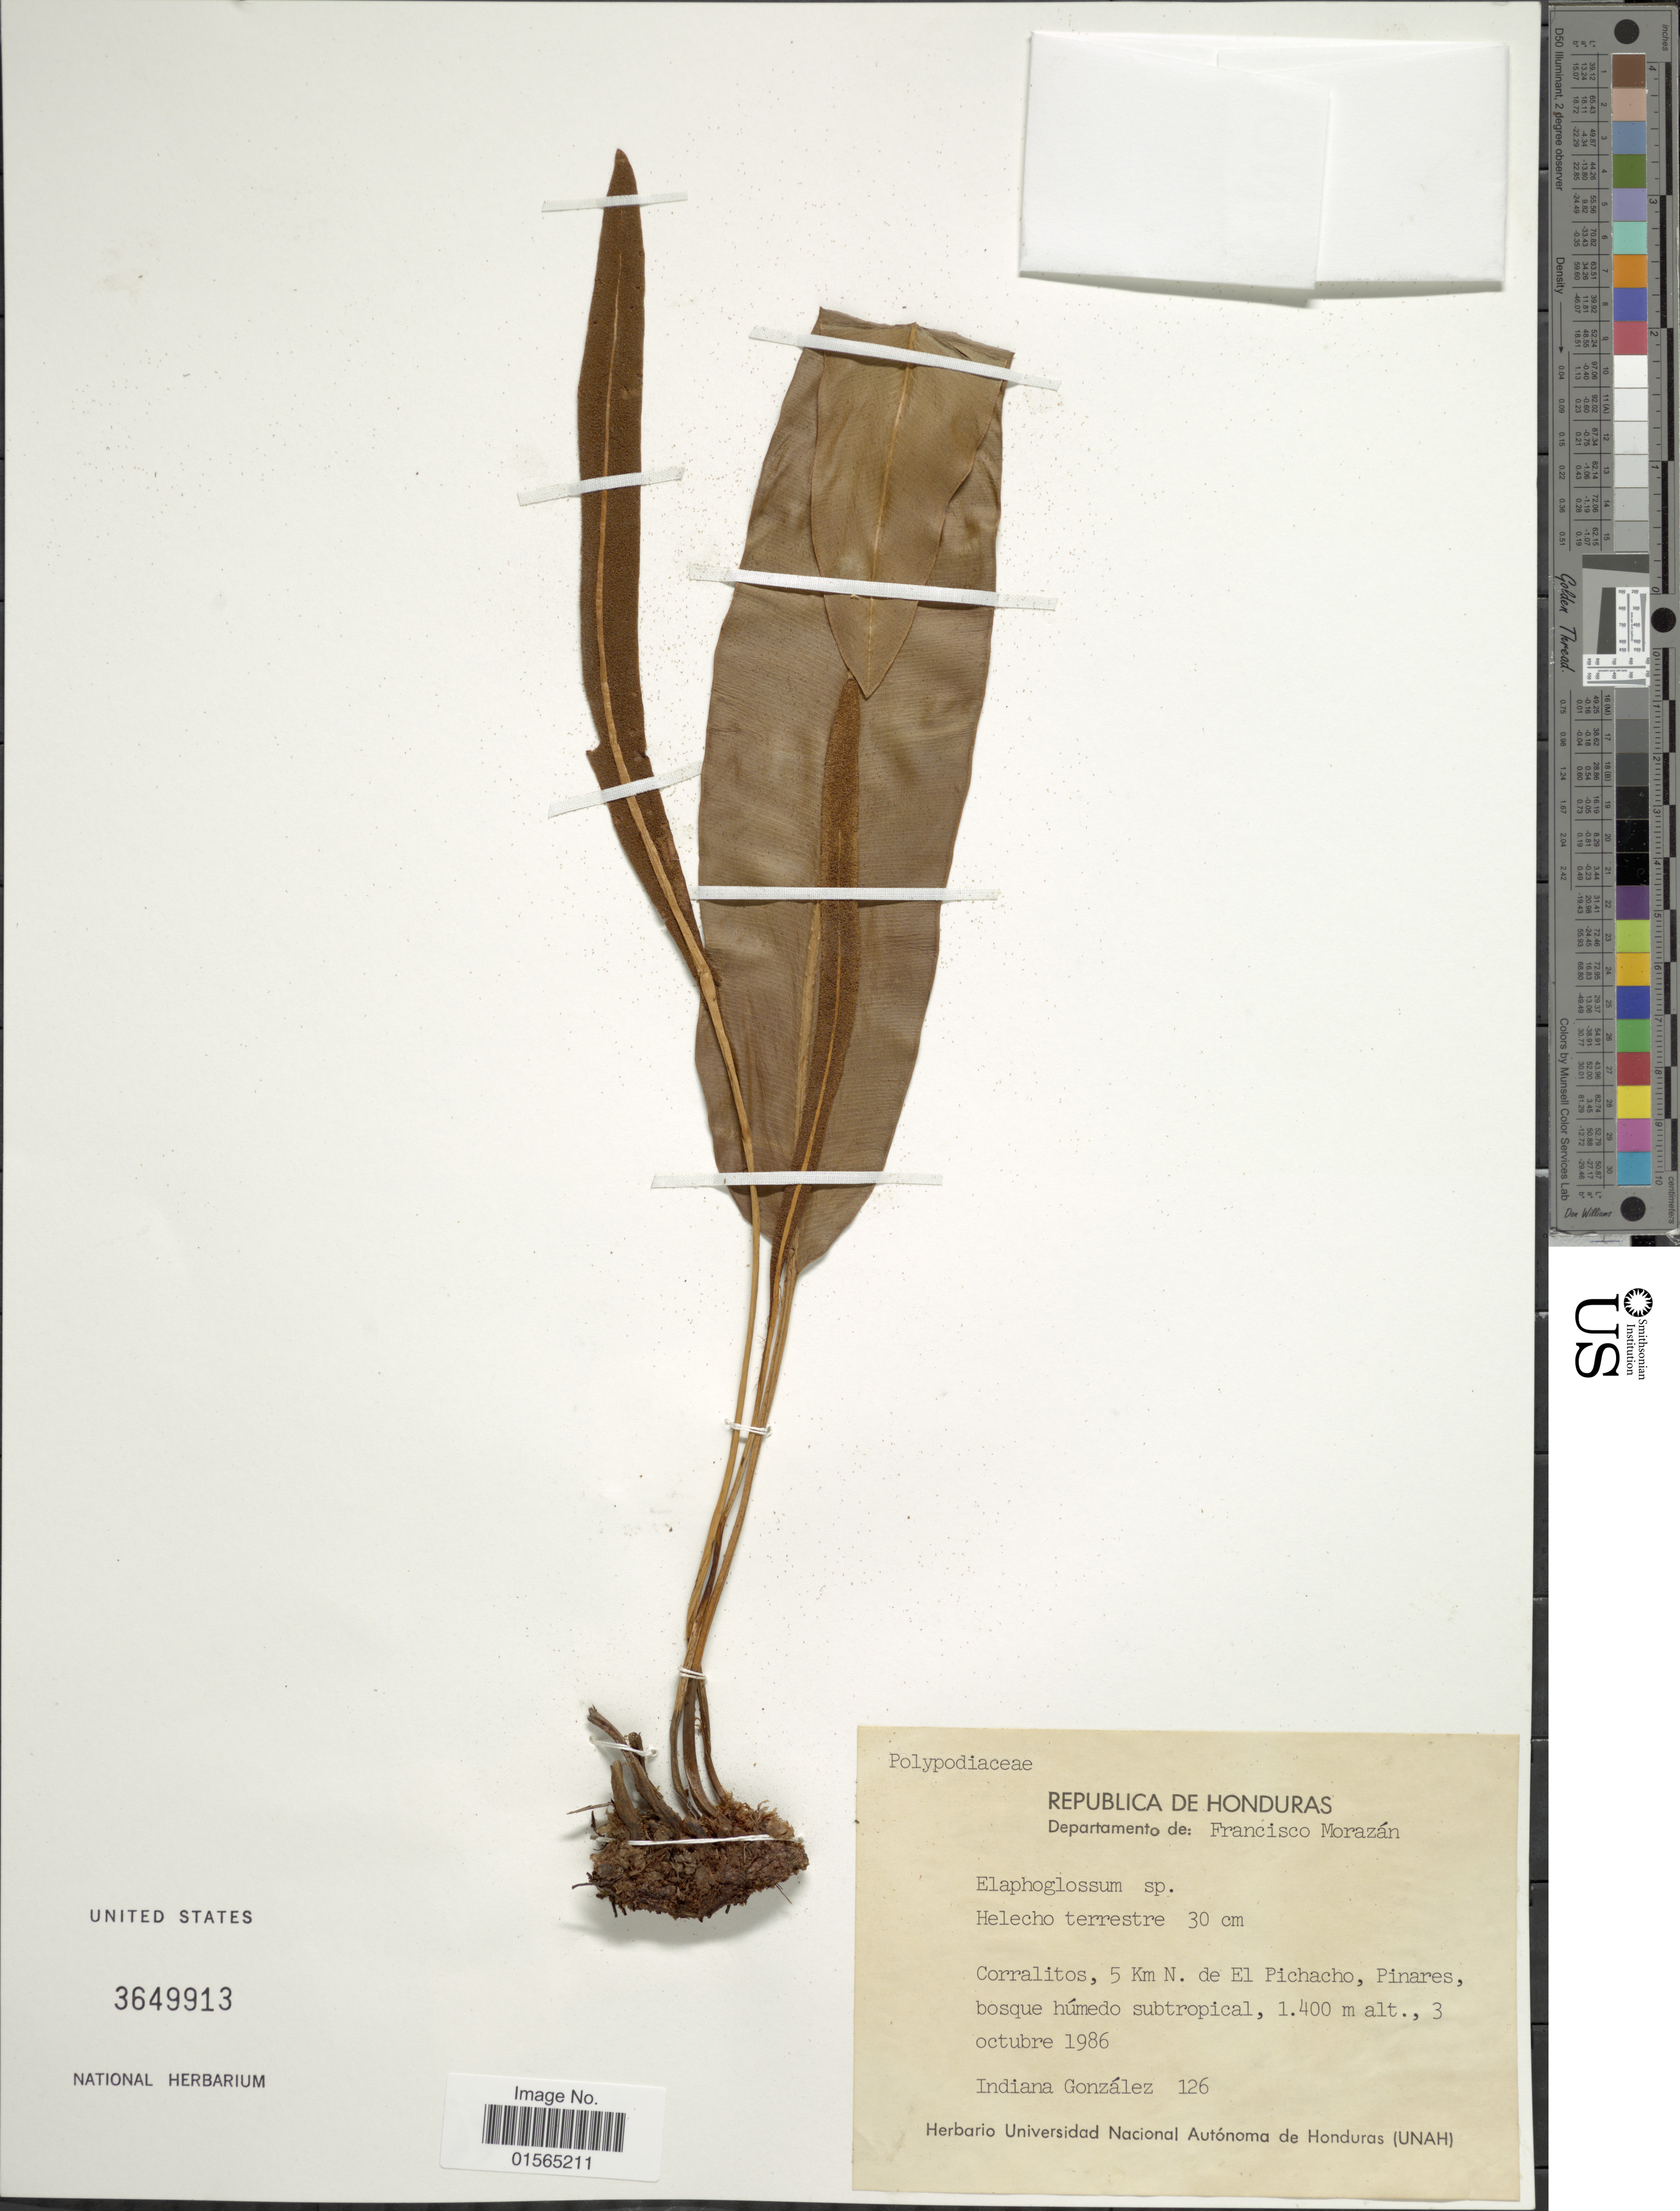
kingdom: Plantae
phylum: Tracheophyta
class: Polypodiopsida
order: Polypodiales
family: Dryopteridaceae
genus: Elaphoglossum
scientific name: Elaphoglossum sp.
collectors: I. González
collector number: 126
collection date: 1986-10-03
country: Honduras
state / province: Fco. Morazán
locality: Corralitos, 5 km N. de El Pichacho, Pinares, bosque humedo subtropical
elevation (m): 1400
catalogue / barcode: US 3649913